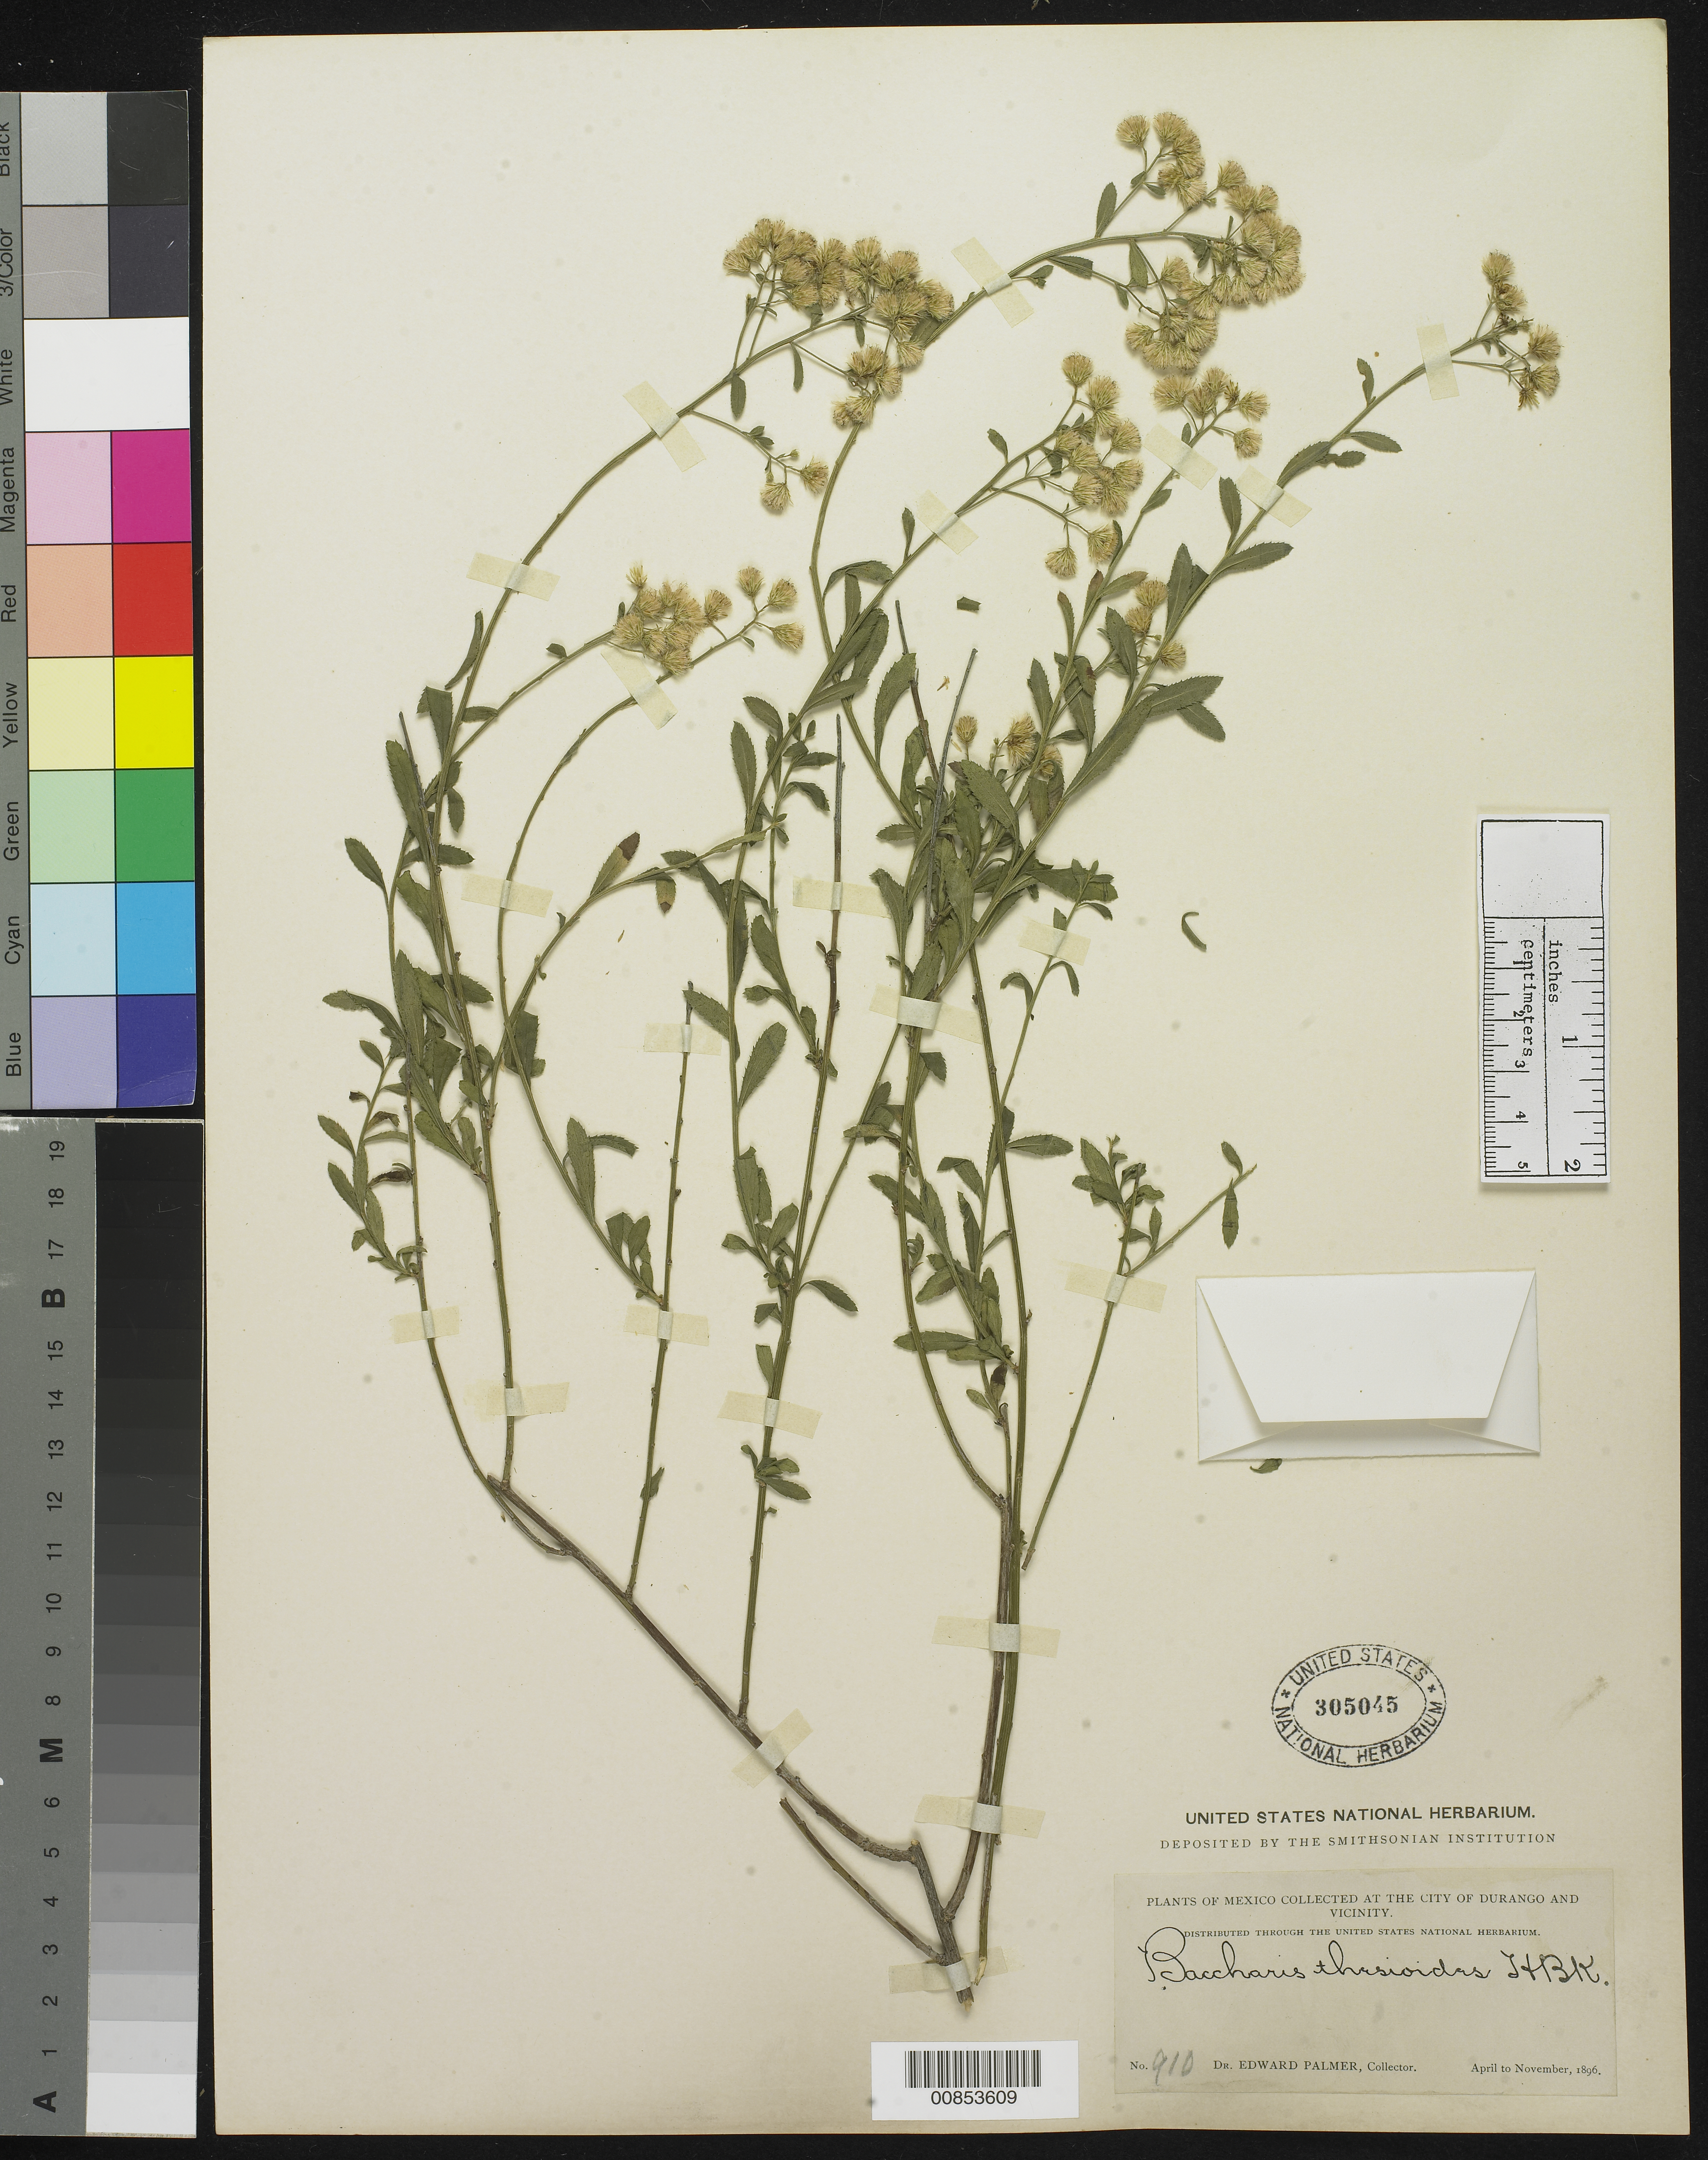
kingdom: Plantae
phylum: Tracheophyta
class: Magnoliopsida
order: Asterales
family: Asteraceae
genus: Baccharis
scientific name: Baccharis thesioides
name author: Kunth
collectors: E. Palmer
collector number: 910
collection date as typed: Apr 1896 to -- Nov 1896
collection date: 1896-04/1896-11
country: Mexico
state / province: Durango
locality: City of Durango and vicinity.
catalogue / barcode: US 305045